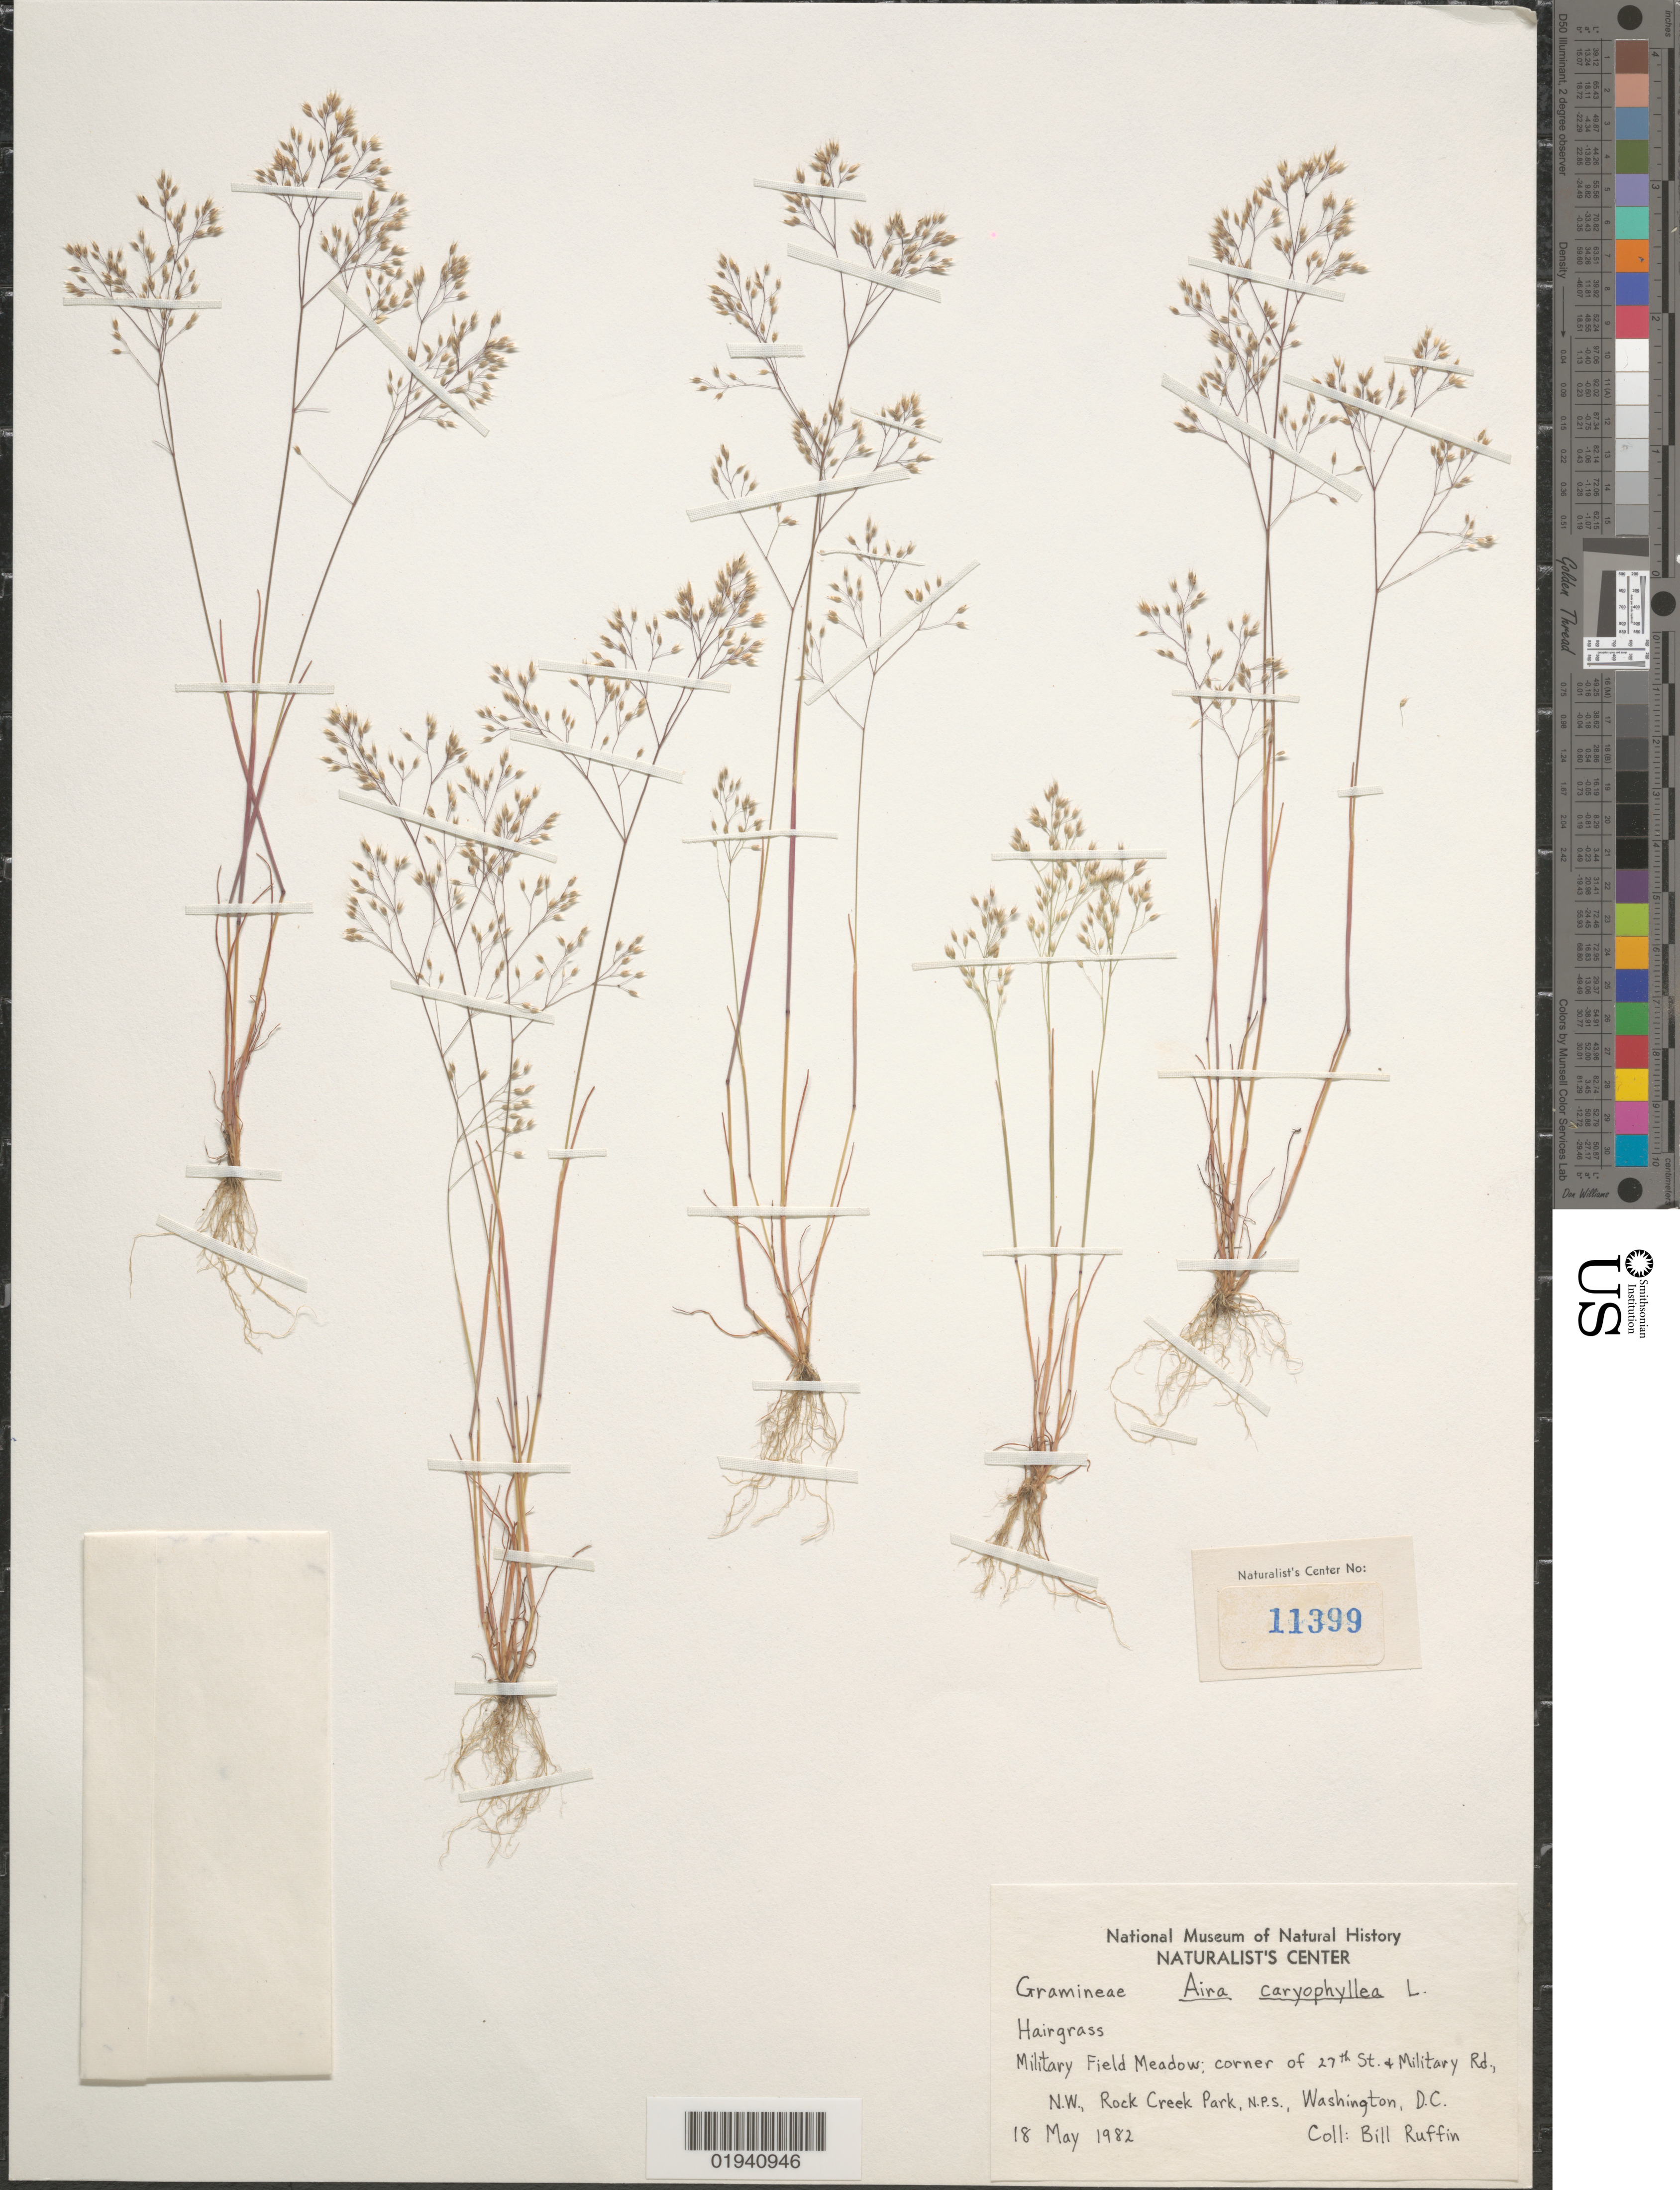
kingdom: Plantae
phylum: Tracheophyta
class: Liliopsida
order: Poales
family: Poaceae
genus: Aira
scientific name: Aira caryophyllea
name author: L.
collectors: B. Ruffin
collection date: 1982-05-18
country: United States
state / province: District of Columbia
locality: Military Field Meadow; corner of 27th St. and Military Rd., N.W., Rock Creek Park, N.P.S.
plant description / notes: Naturalist's Center #11399; Specimens returned from Naturalist Center